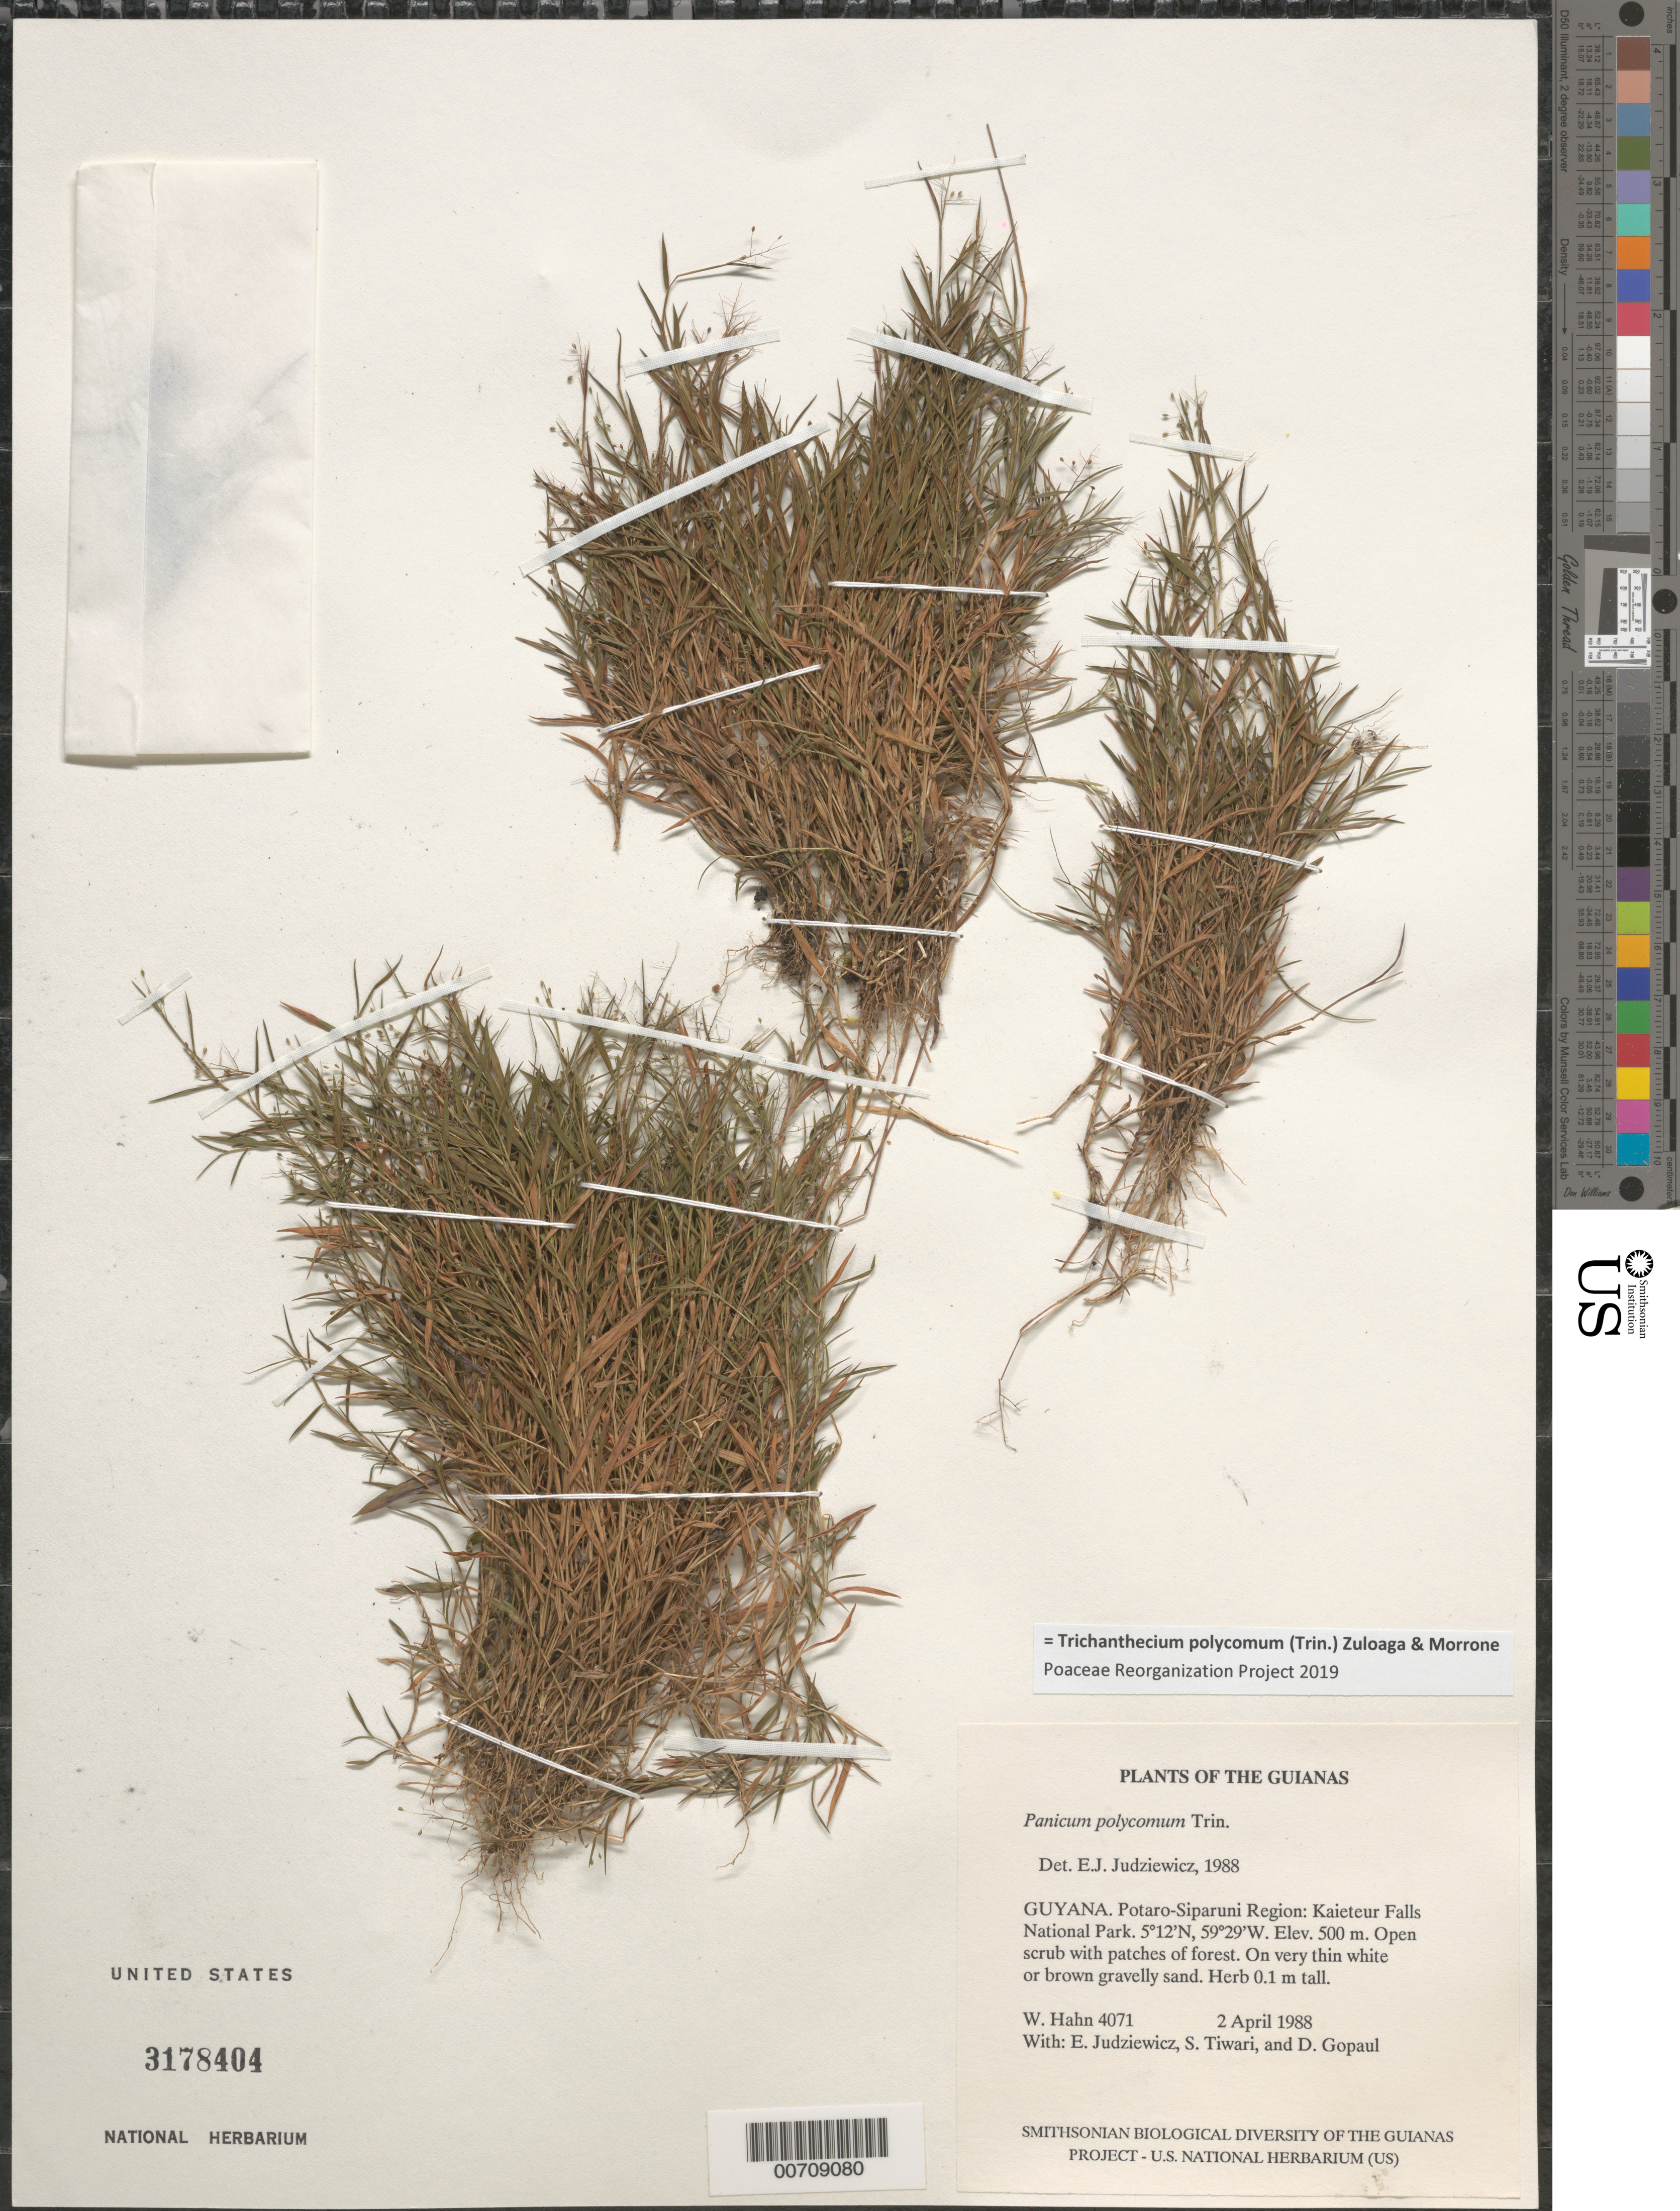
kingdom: Plantae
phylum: Tracheophyta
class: Liliopsida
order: Poales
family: Poaceae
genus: Trichanthecium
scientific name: Trichanthecium polycomum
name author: (Trin.) Zuloaga & Morrone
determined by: Poaceae Reorganization Project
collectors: W. Hahn, E. J. Judziewicz, S. Tiwari & D. Gopaul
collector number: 4071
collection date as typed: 2 April 1988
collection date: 1988-04-02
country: Guyana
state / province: Potaro-Siparuni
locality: Kaieteur Falls National Park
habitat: Open scrub with patches of forest. On very thin white or brown gravelly sand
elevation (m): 500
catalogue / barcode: US 3178404